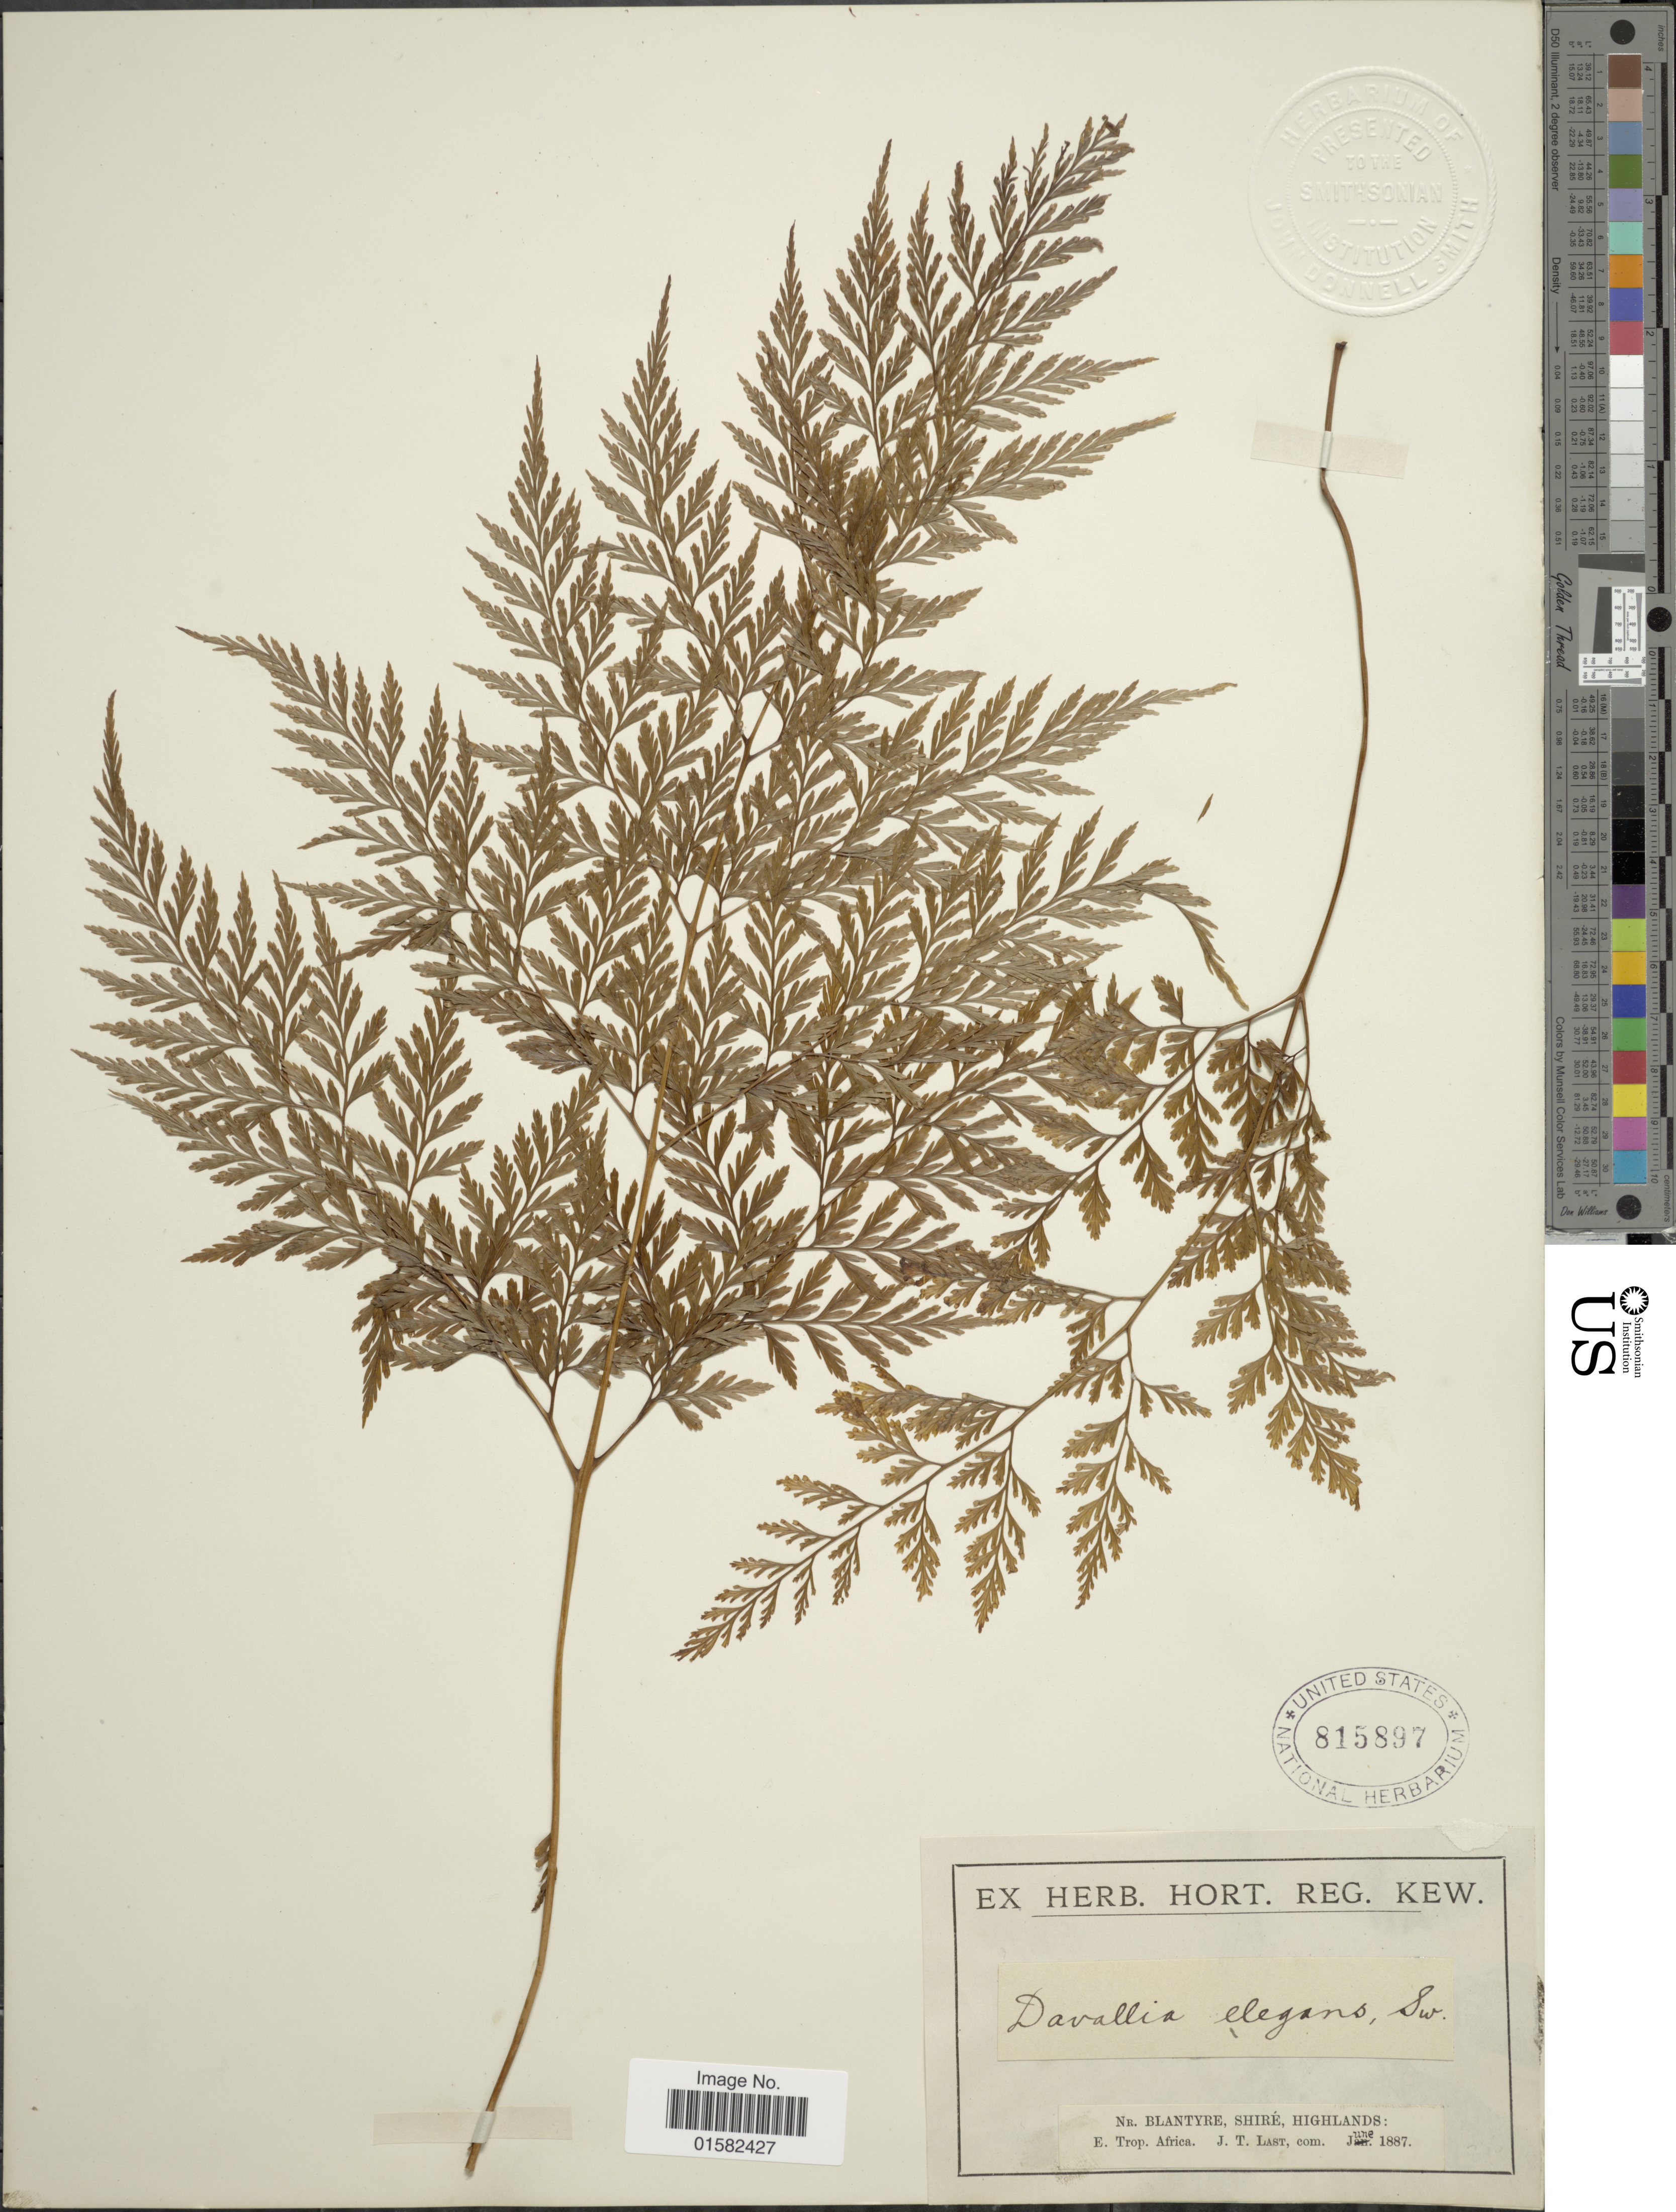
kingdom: Plantae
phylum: Tracheophyta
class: Polypodiopsida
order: Polypodiales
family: Davalliaceae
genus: Wibelia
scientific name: Wibelia denticulata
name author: (Burm. f.) M. Kato & Tsutsumi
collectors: ex herb. Hort. Reg. Kew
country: Malawi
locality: Blantyre, Shire, Highlands: E. Trop. Africa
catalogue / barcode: US 815897